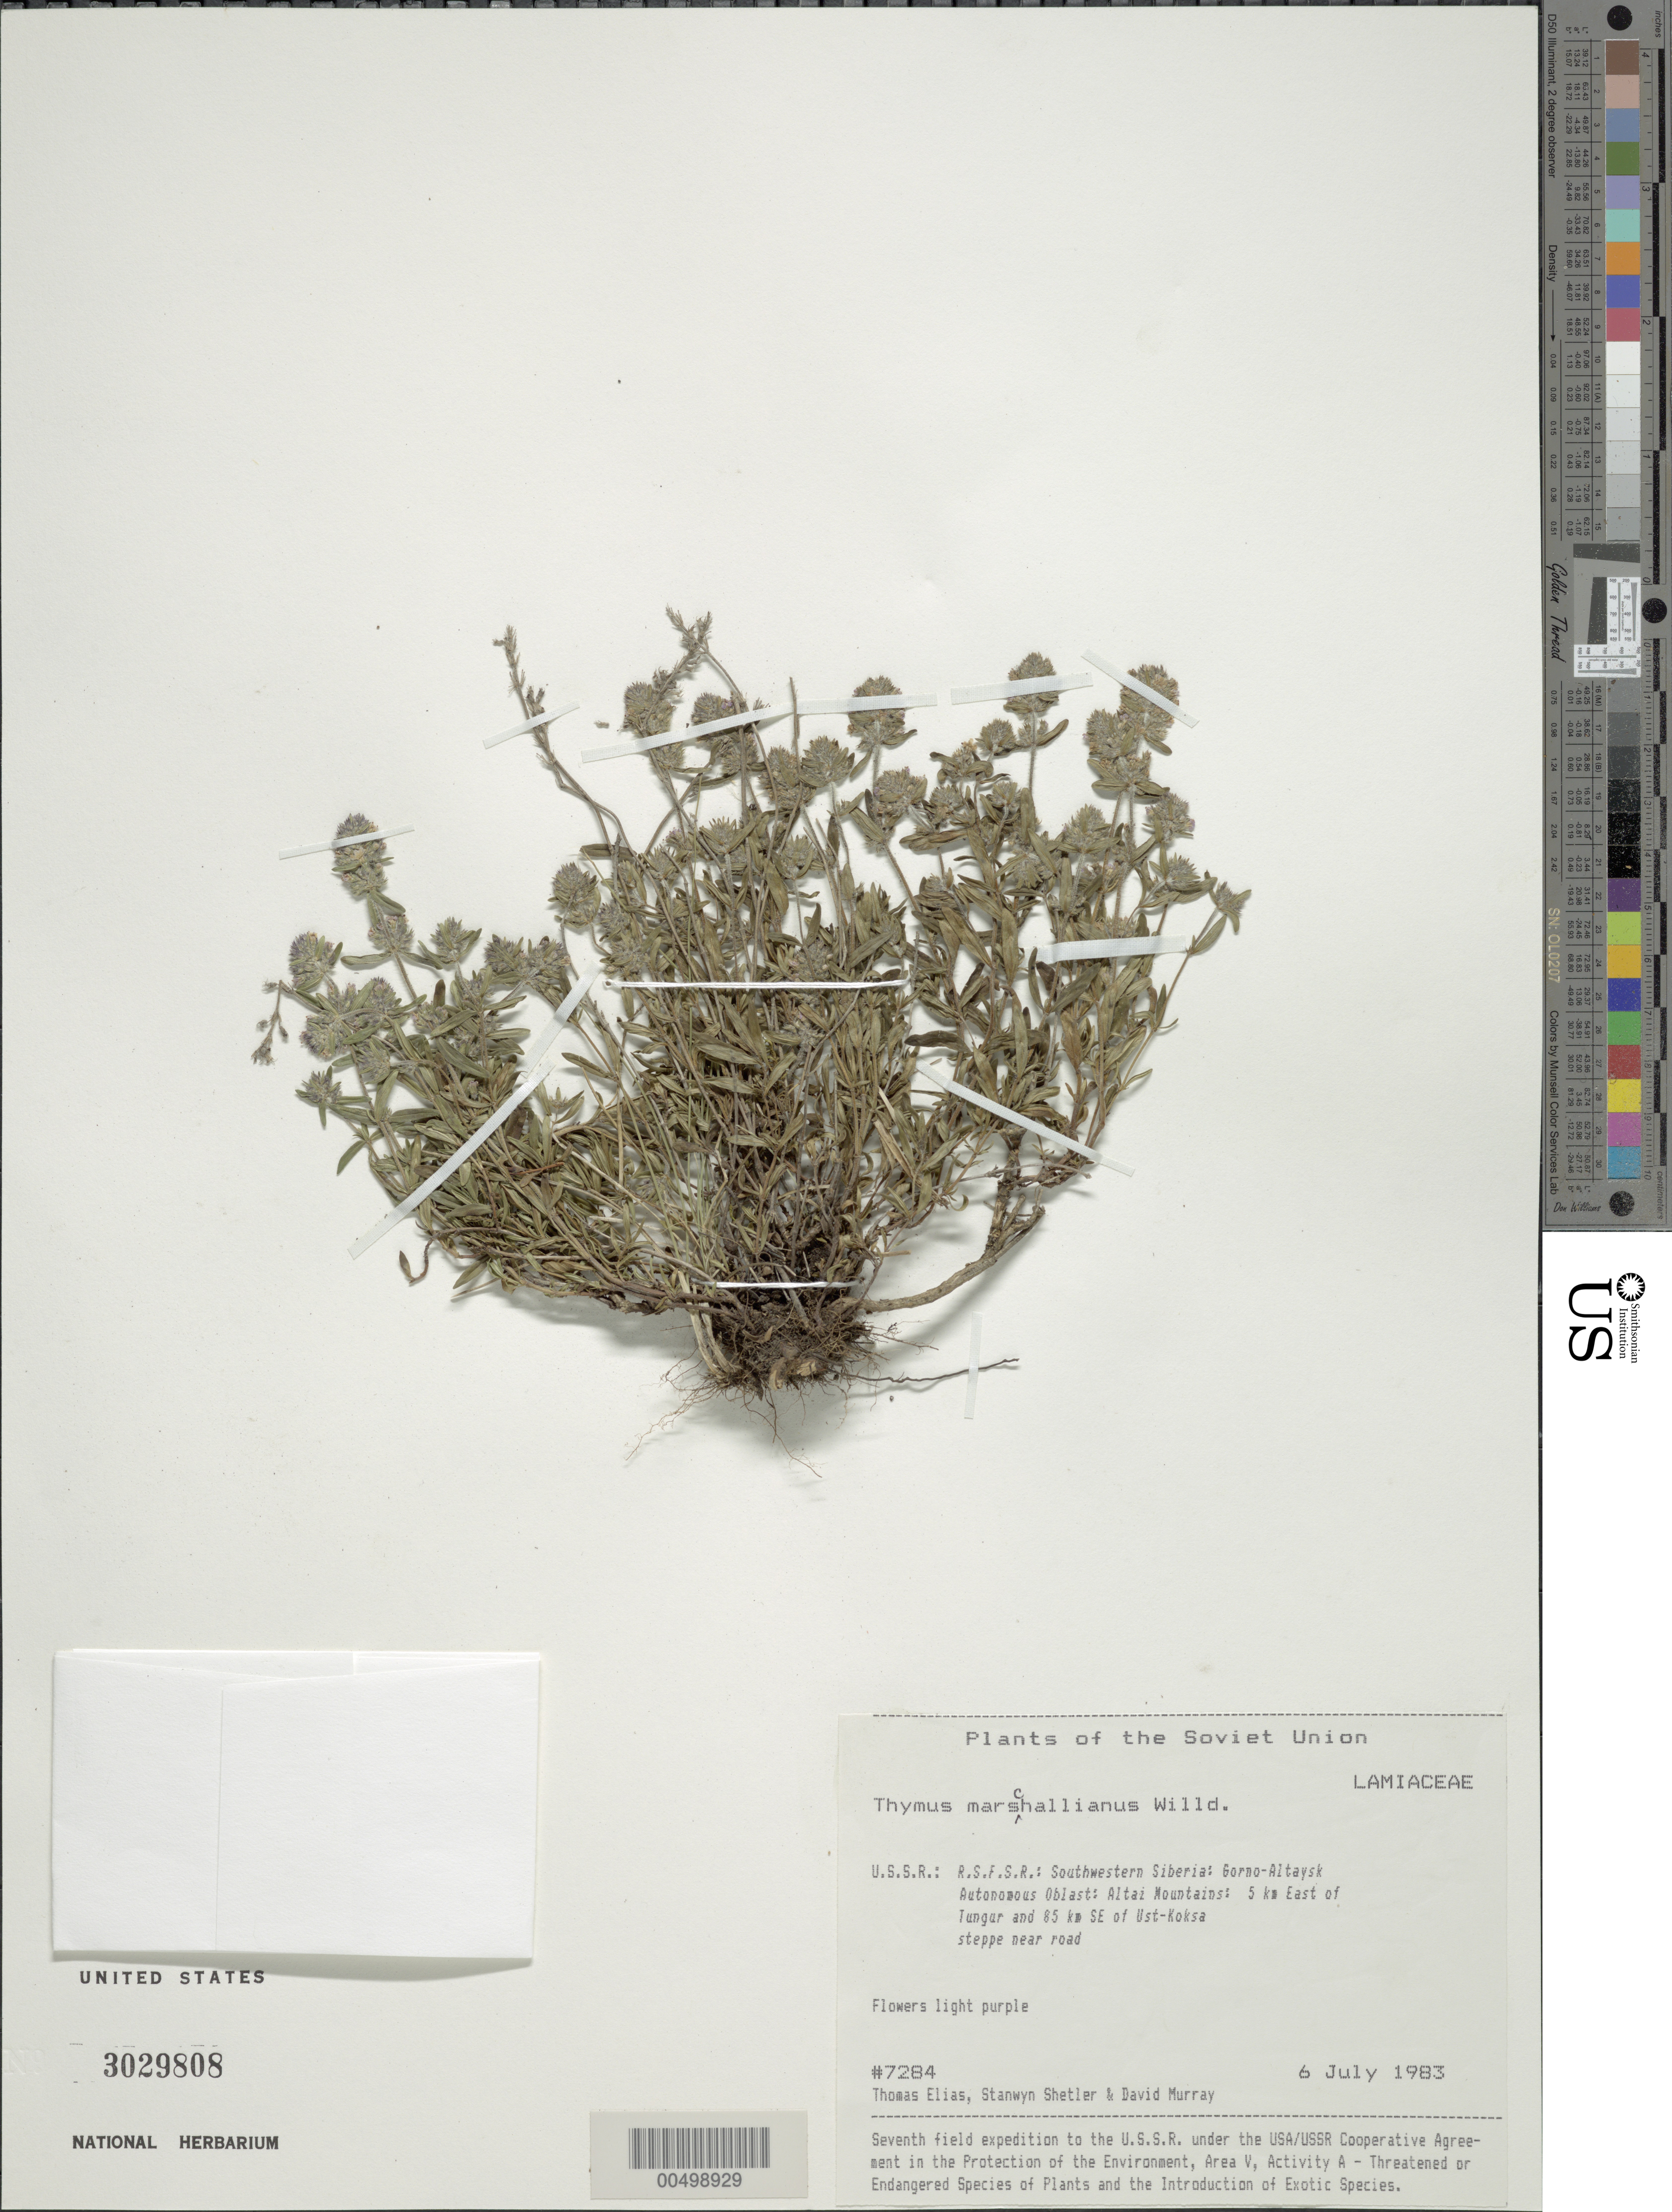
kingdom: Plantae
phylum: Tracheophyta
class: Magnoliopsida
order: Lamiales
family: Lamiaceae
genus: Thymus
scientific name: Thymus marschallianus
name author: Willd.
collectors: T. Elias, S. Shetler & D. F. Murray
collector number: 7284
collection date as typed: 06 Jul 1983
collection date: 1983-07-06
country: Russian Federation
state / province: Altai Republic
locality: Altai Mountains, 5 km E of Tungur and 85 km SE of Ust-Koksa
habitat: steppe near road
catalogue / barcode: US 3029808